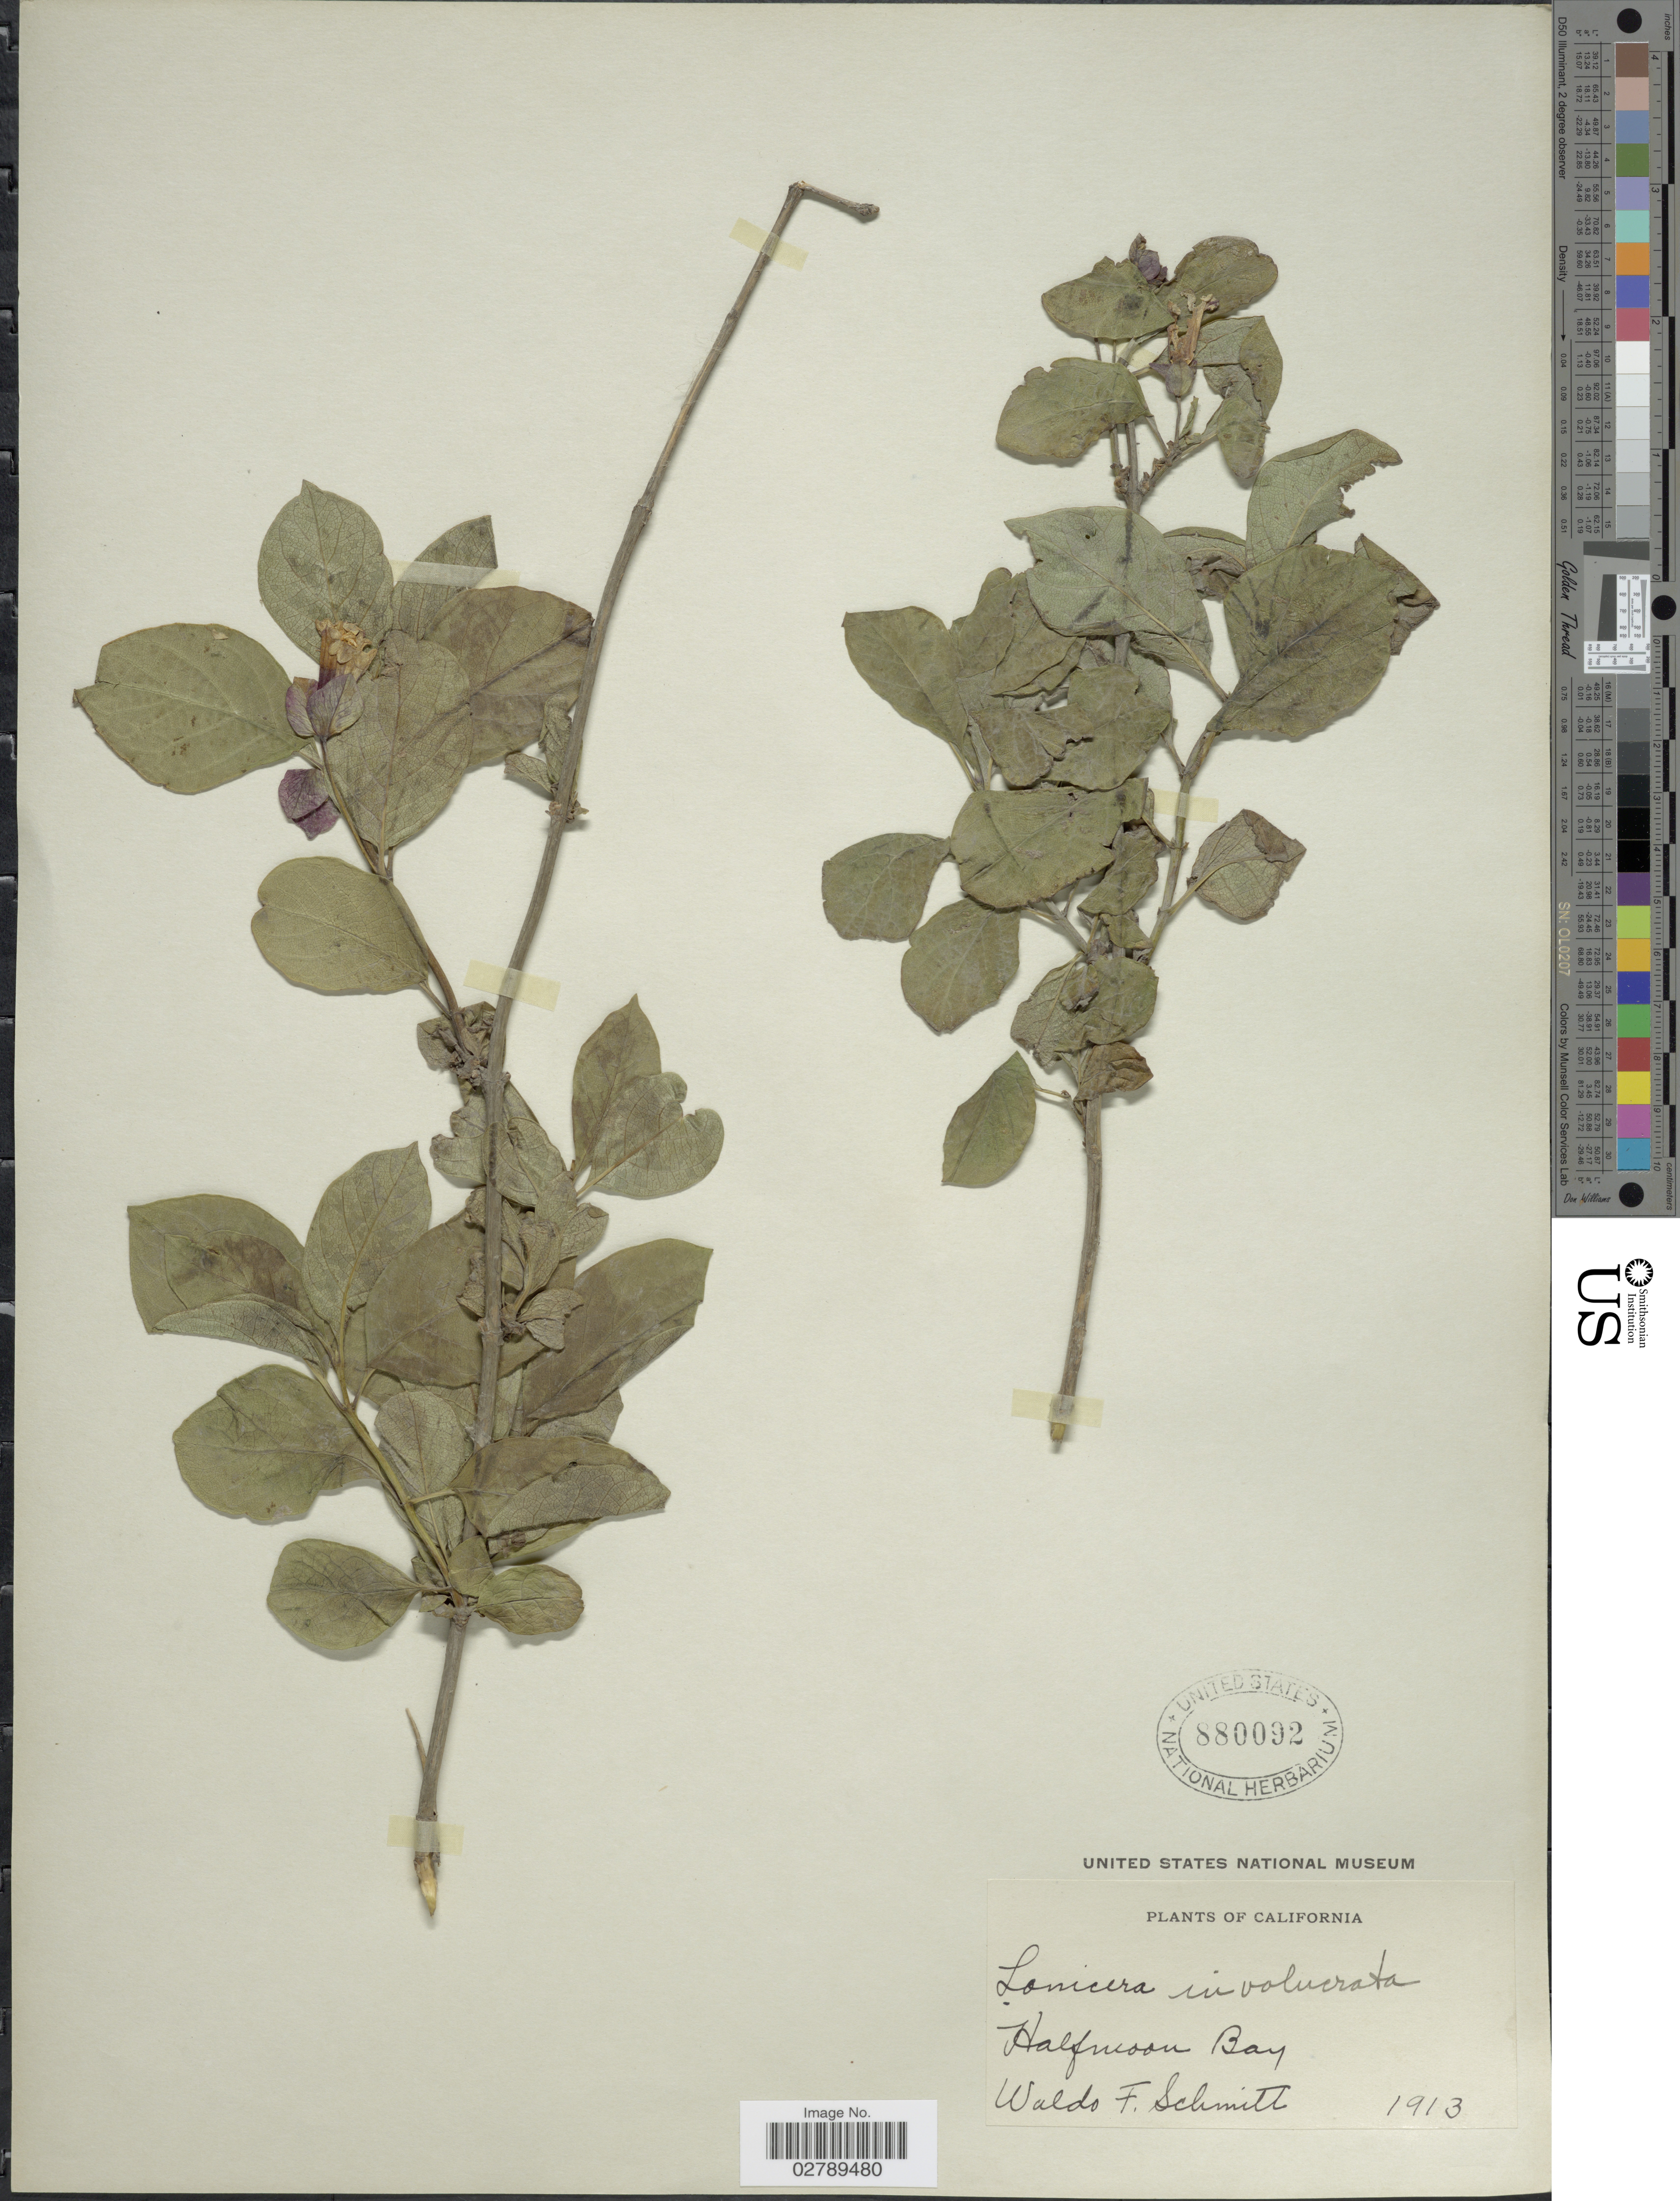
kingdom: Plantae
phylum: Tracheophyta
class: Magnoliopsida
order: Dipsacales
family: Caprifoliaceae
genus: Lonicera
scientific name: Lonicera involucrata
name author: (Richardson) Banks ex Spreng.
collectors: W. F. Schmitt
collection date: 1913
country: United States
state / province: California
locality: Halfmoon Bay.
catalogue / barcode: US 880092